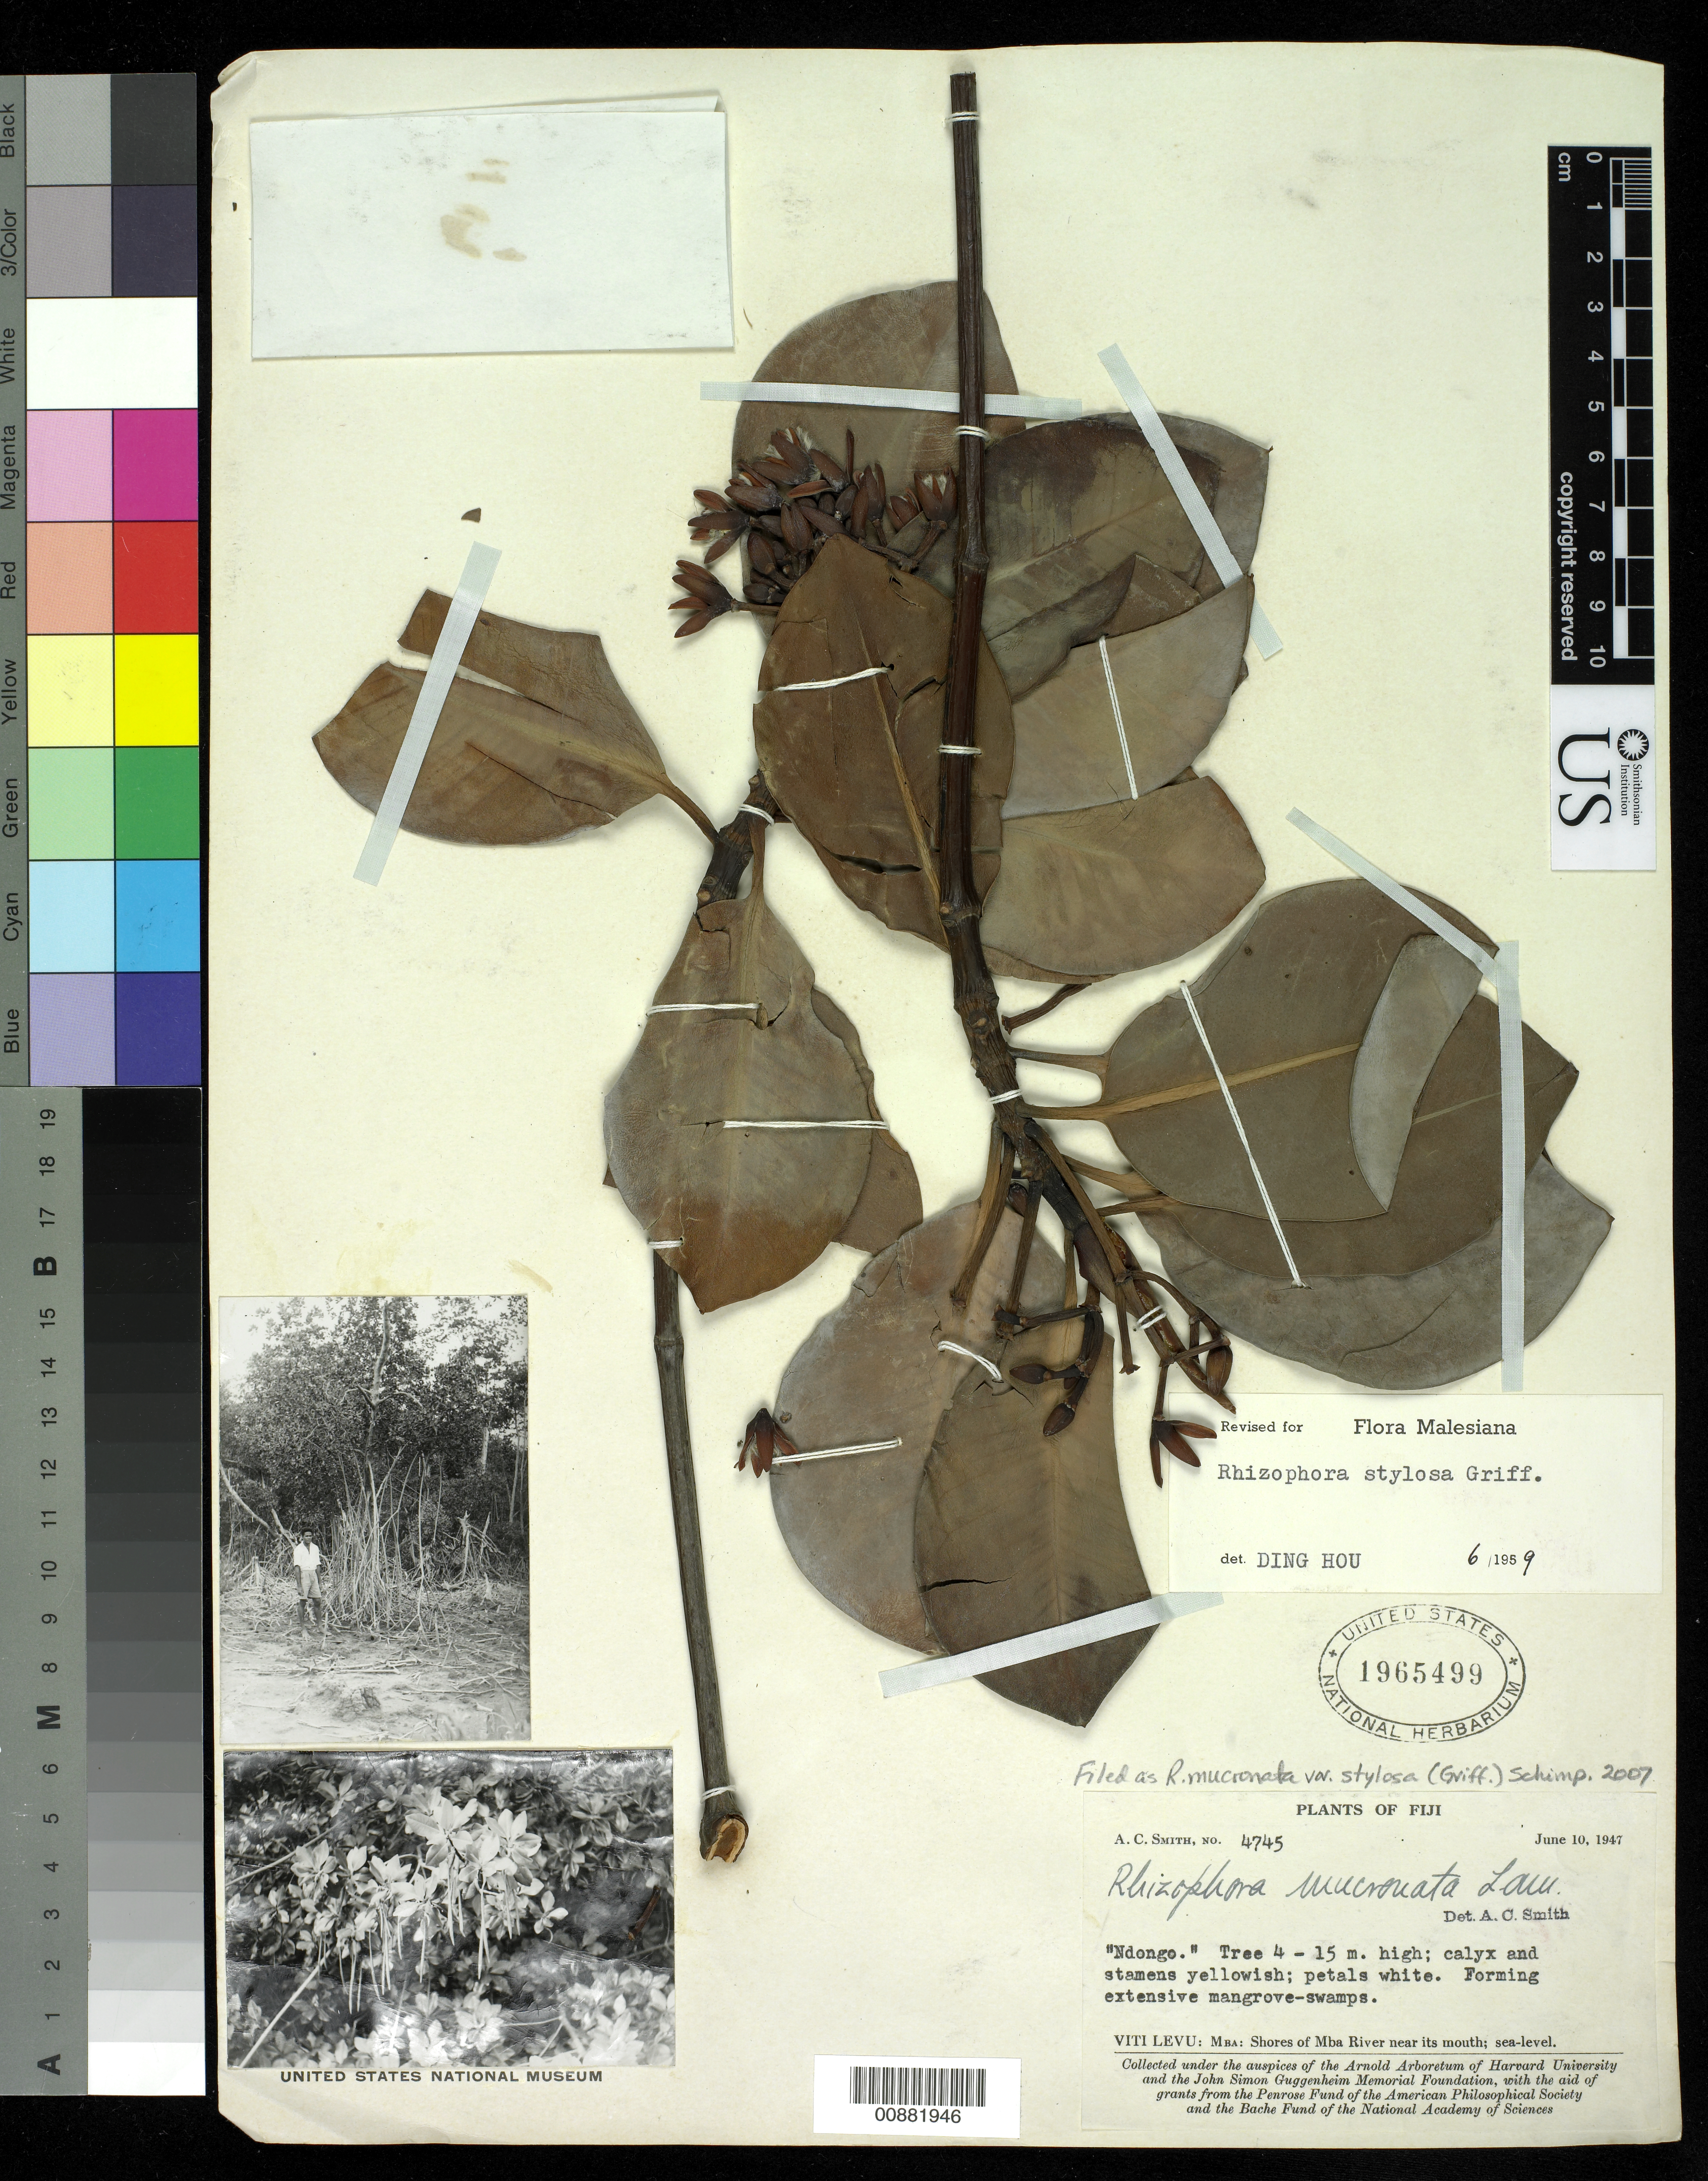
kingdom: Plantae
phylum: Tracheophyta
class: Magnoliopsida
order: Malpighiales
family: Rhizophoraceae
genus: Rhizophora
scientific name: Rhizophora mucronata var. stylosa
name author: Lam.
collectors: C. A. Smith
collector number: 4745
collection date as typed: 10 Jun 1947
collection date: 1947-06-10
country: Fiji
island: Viti Levu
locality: Mba: shores of Mba River near its mouth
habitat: Forming extensive mangrove-swamps.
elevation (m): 0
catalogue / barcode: US 1965499